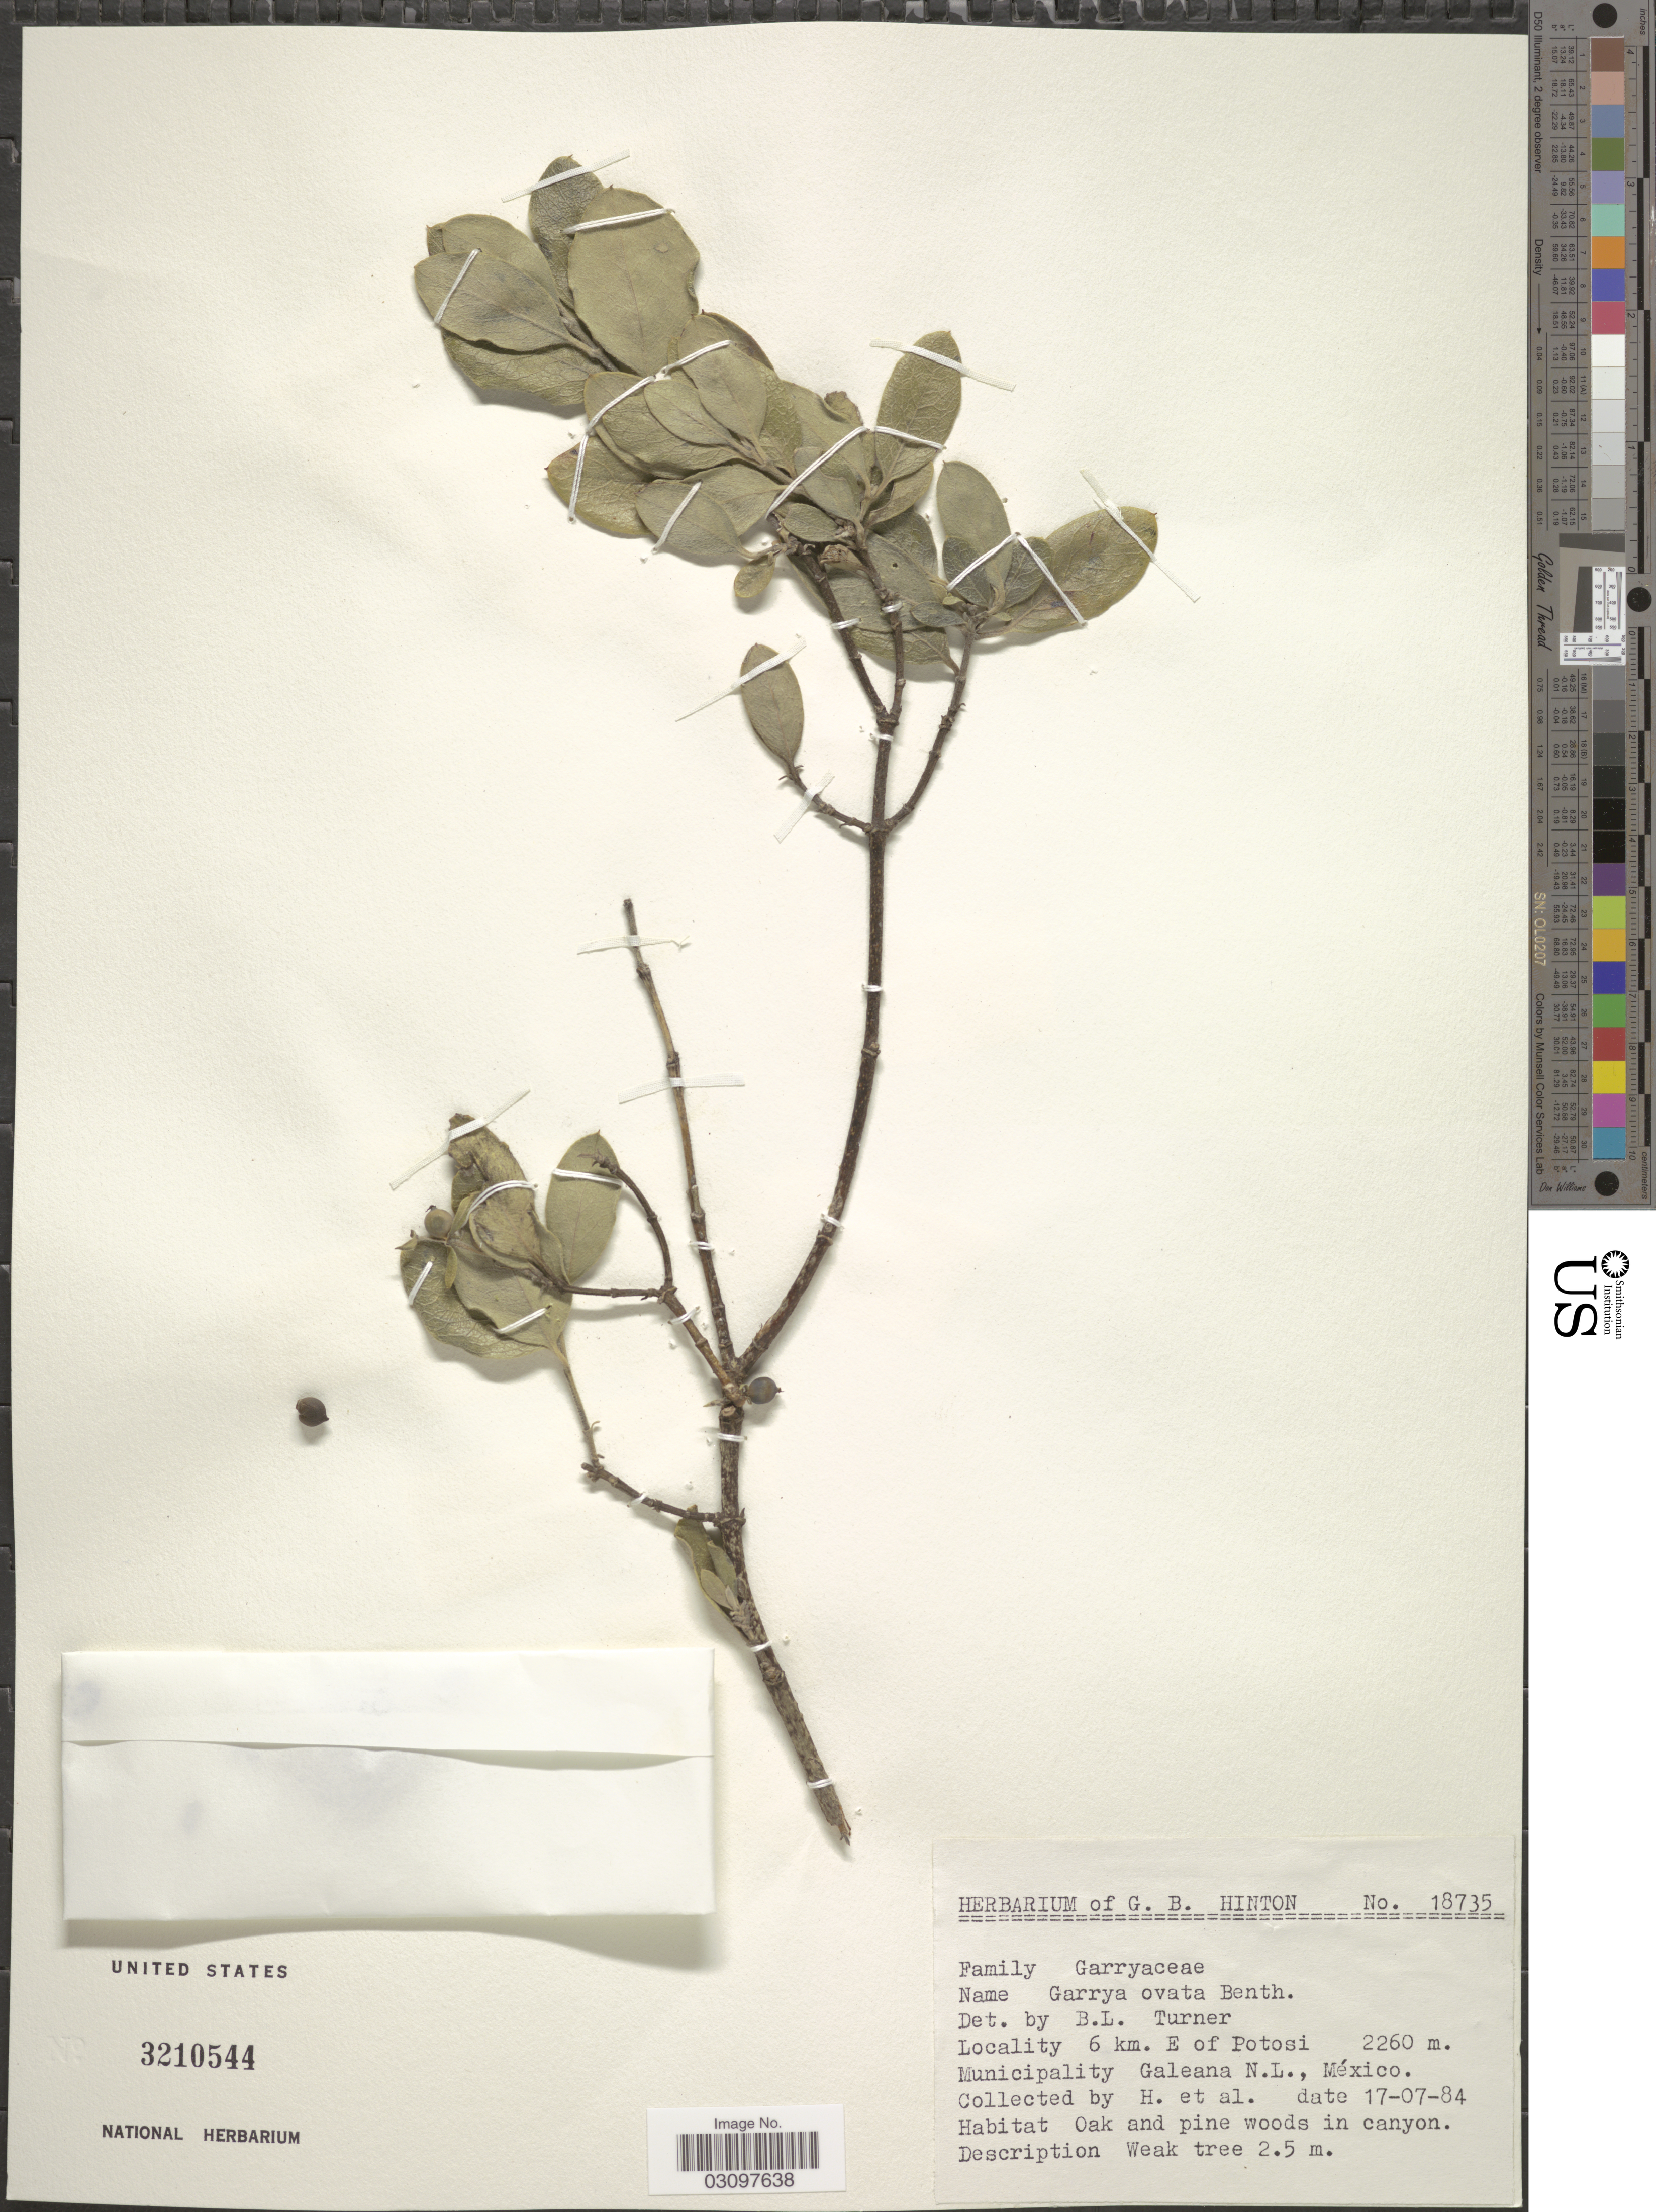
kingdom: Plantae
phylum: Tracheophyta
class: Magnoliopsida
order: Garryales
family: Garryaceae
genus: Garrya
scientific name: Garrya ovata subsp. ovata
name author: Benth.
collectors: G. B. Hinton & et al.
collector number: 18735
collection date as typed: Transcribed d/m/y: 17/7/84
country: Mexico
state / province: Nuevo León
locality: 6 km. E of Potosi. Municipality Galeana.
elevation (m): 2260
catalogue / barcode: US 3210544